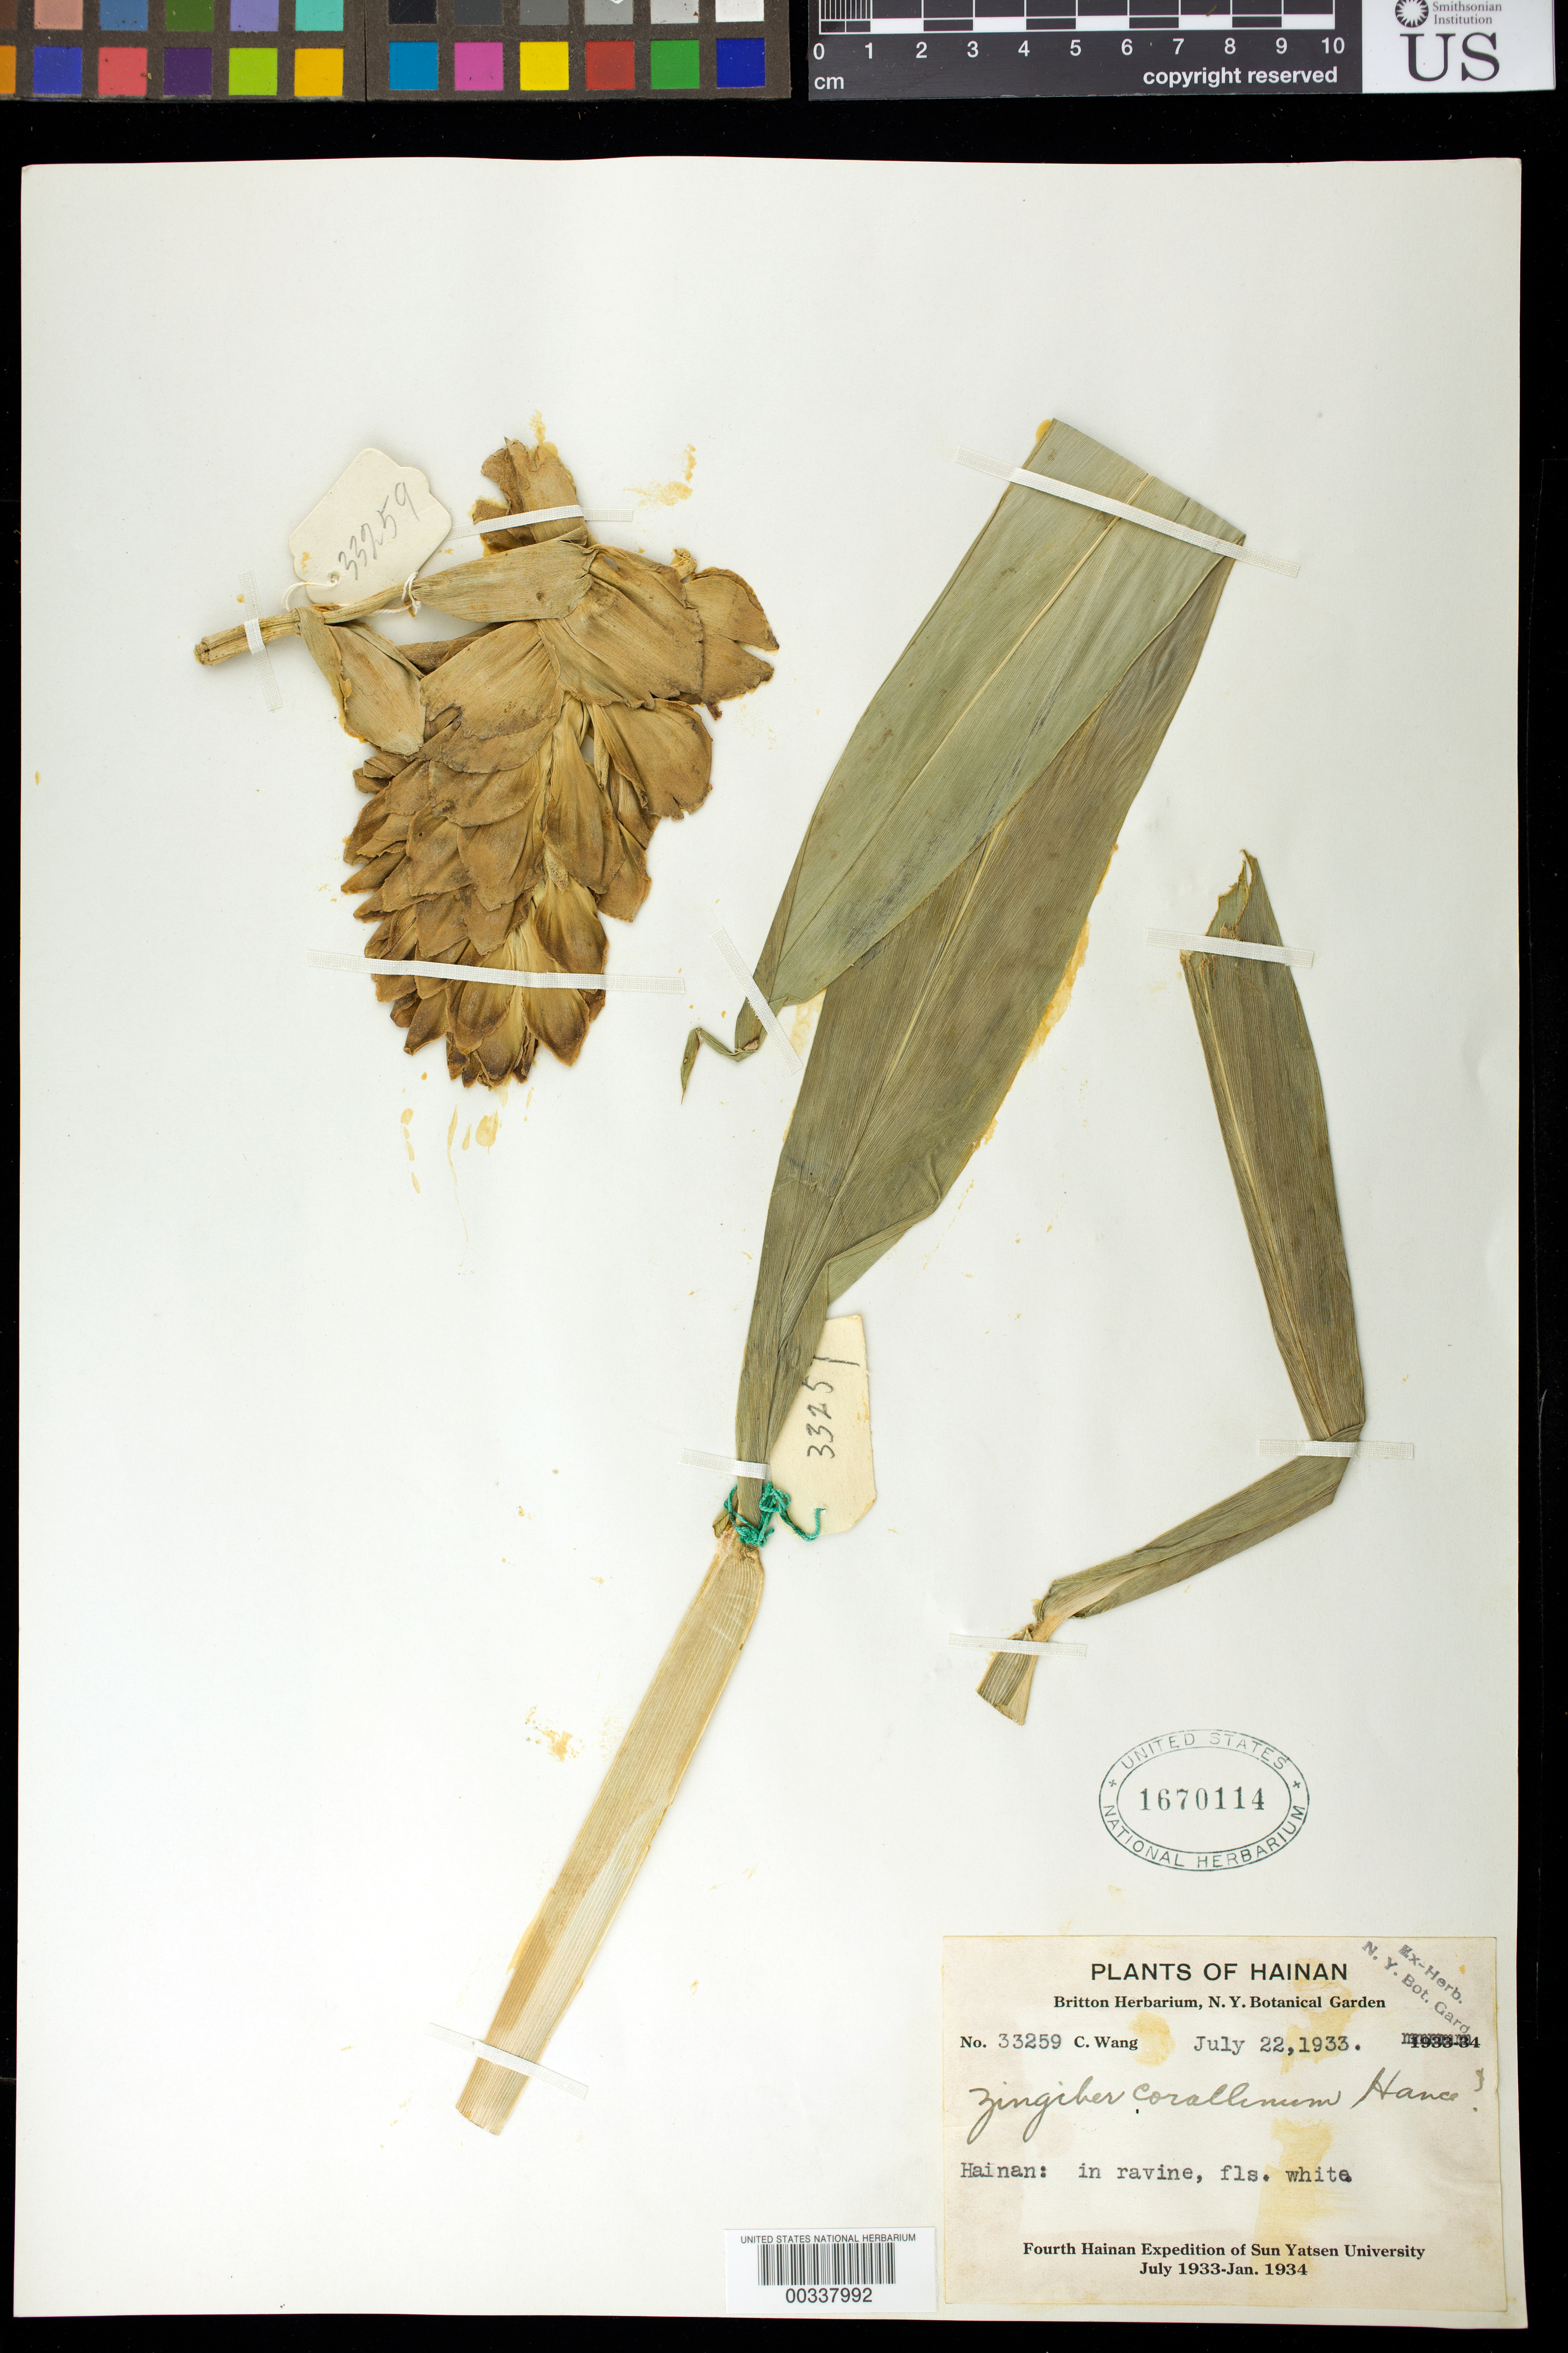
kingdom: Plantae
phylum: Tracheophyta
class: Liliopsida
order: Zingiberales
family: Zingiberaceae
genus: Zingiber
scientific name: Zingiber corallinum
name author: Hance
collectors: C. Wang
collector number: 33259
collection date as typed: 22 Jul 1933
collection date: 1933-07-22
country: China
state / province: Hainan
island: Hainan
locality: Hainan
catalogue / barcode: US 1670114